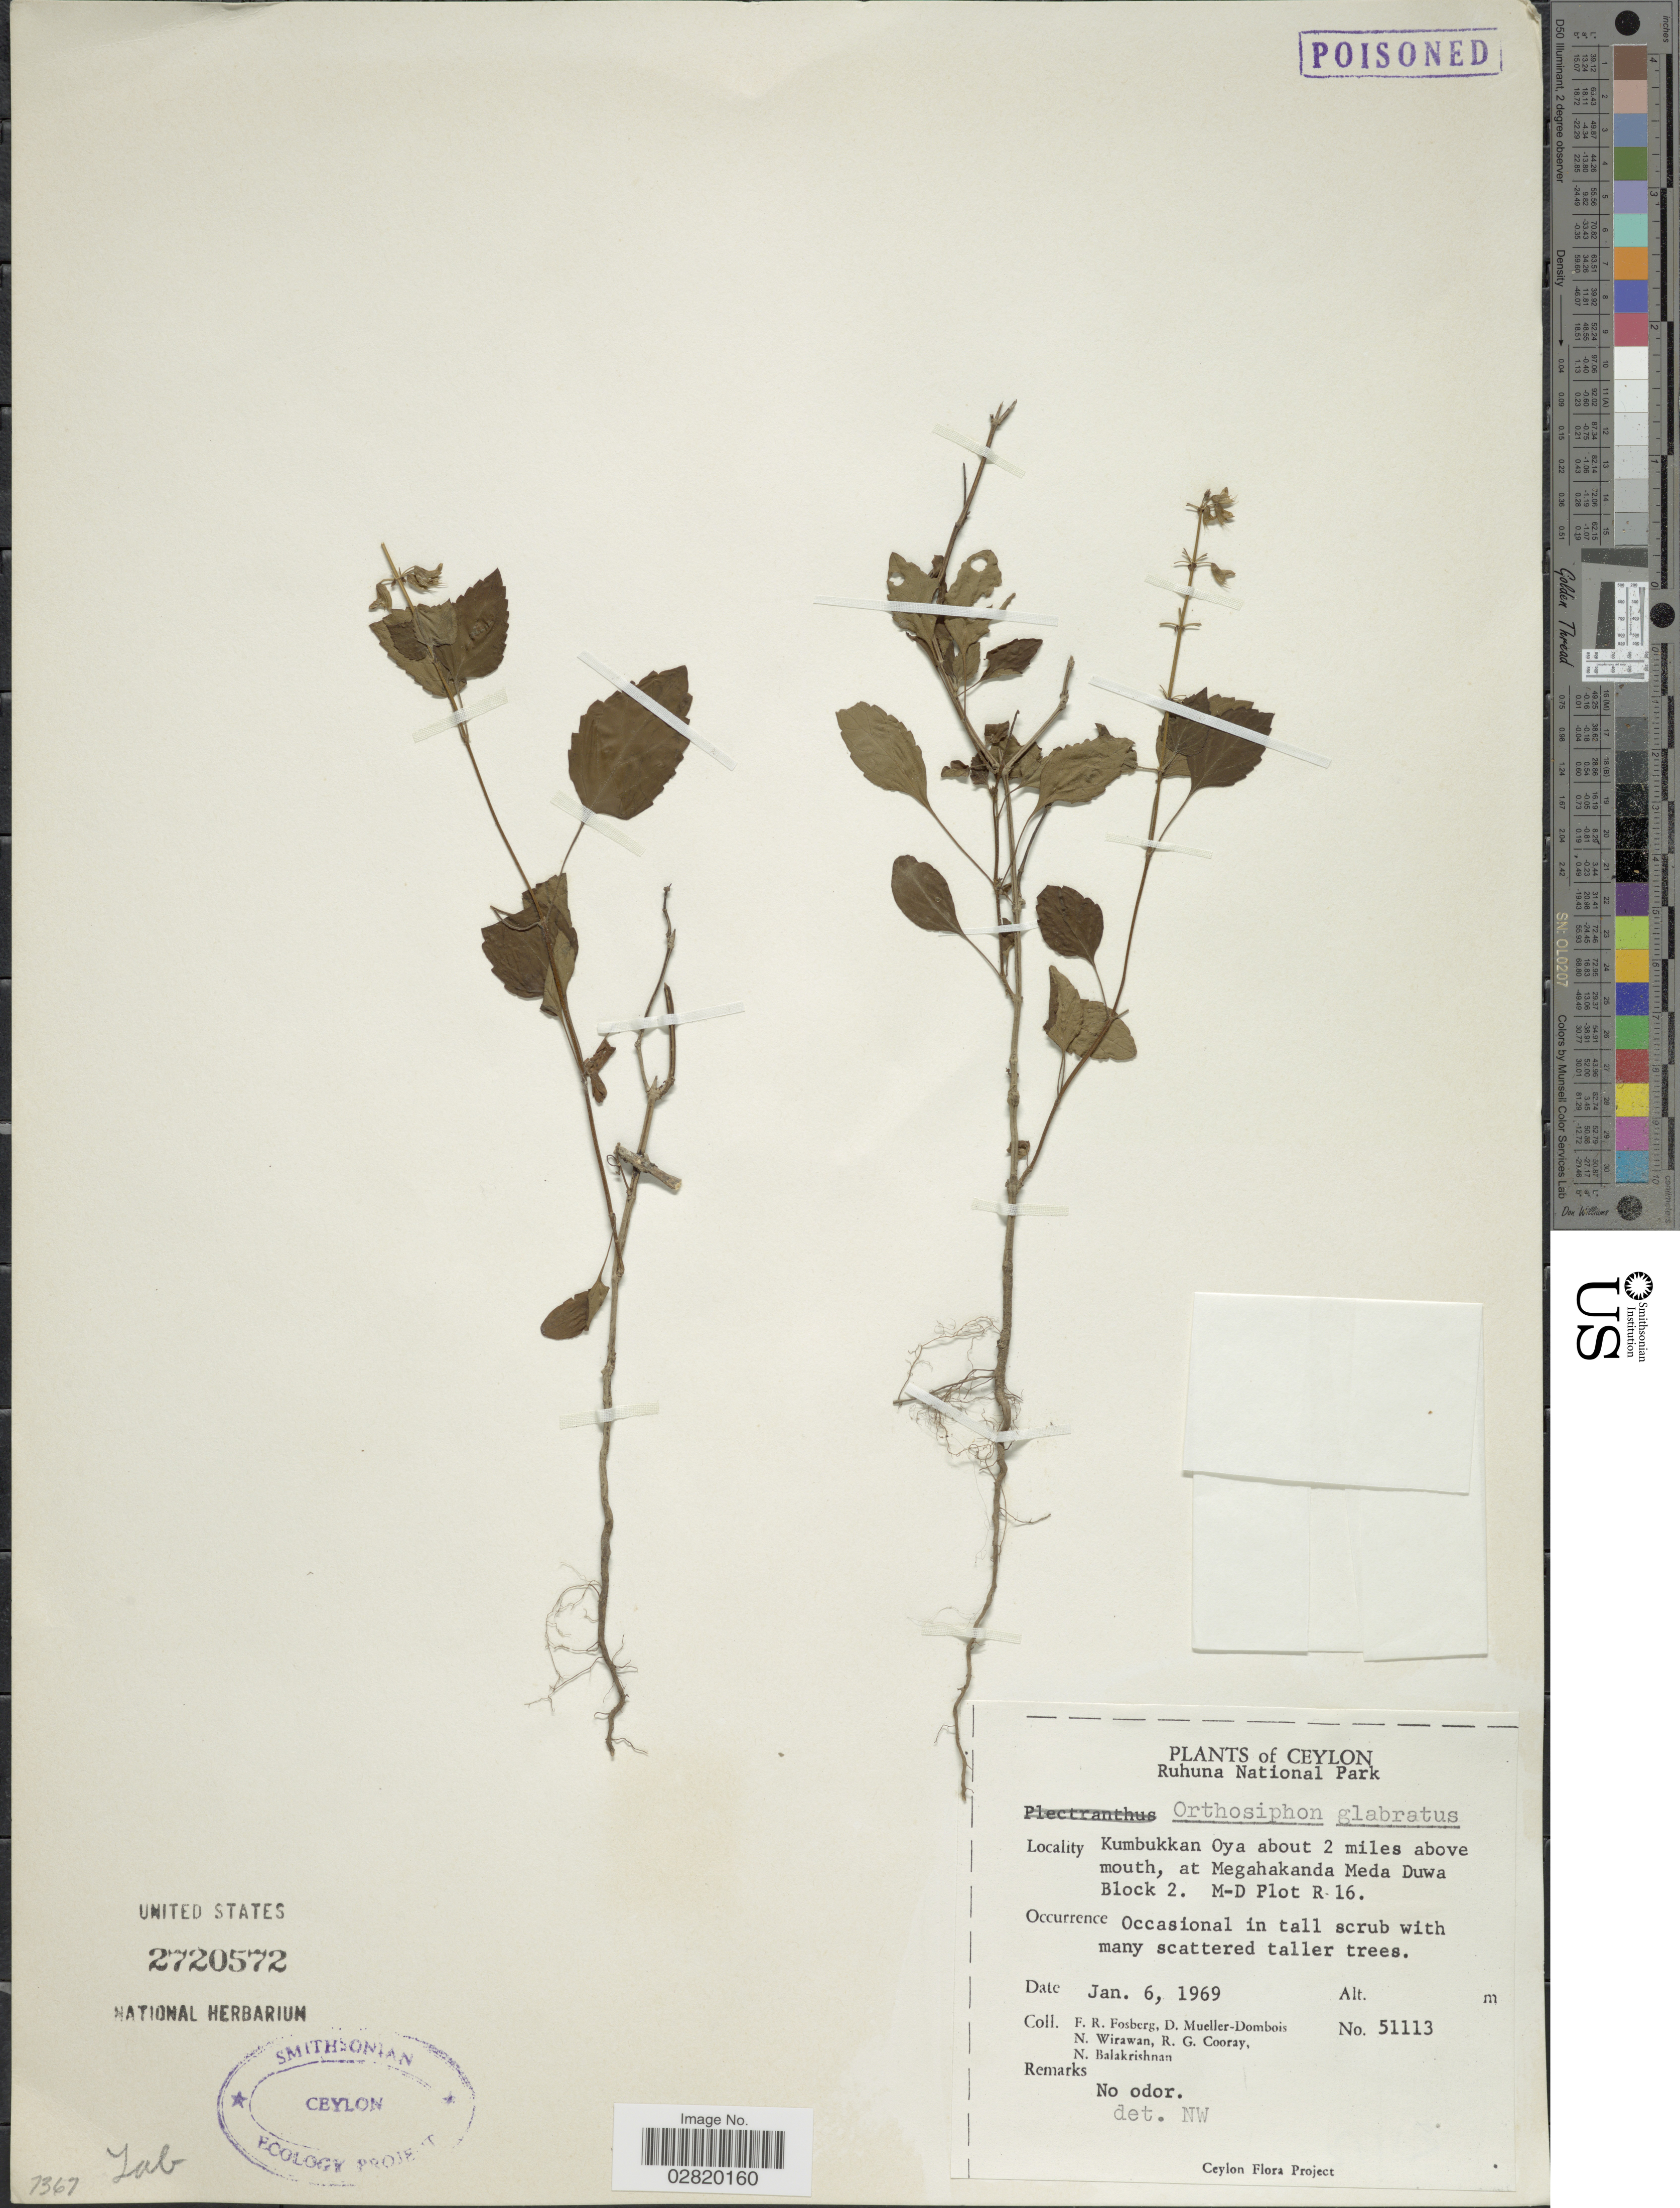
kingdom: Plantae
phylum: Tracheophyta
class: Magnoliopsida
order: Lamiales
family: Lamiaceae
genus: Orthosiphon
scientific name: Orthosiphon glabratus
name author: Benth.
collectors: F. R. Fosberg, D. Mueller-Dombois, N. Wirawan, R. Cooray & N. Balakrishnan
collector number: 51113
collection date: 1969-01-06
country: Sri Lanka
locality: Ceylon, Ruhuna National Park, Kumbukkan Oya about 2 miles above mouth, at Megahakanda Meda Duwa Block 2, M-D Plot R16.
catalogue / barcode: US 2720572